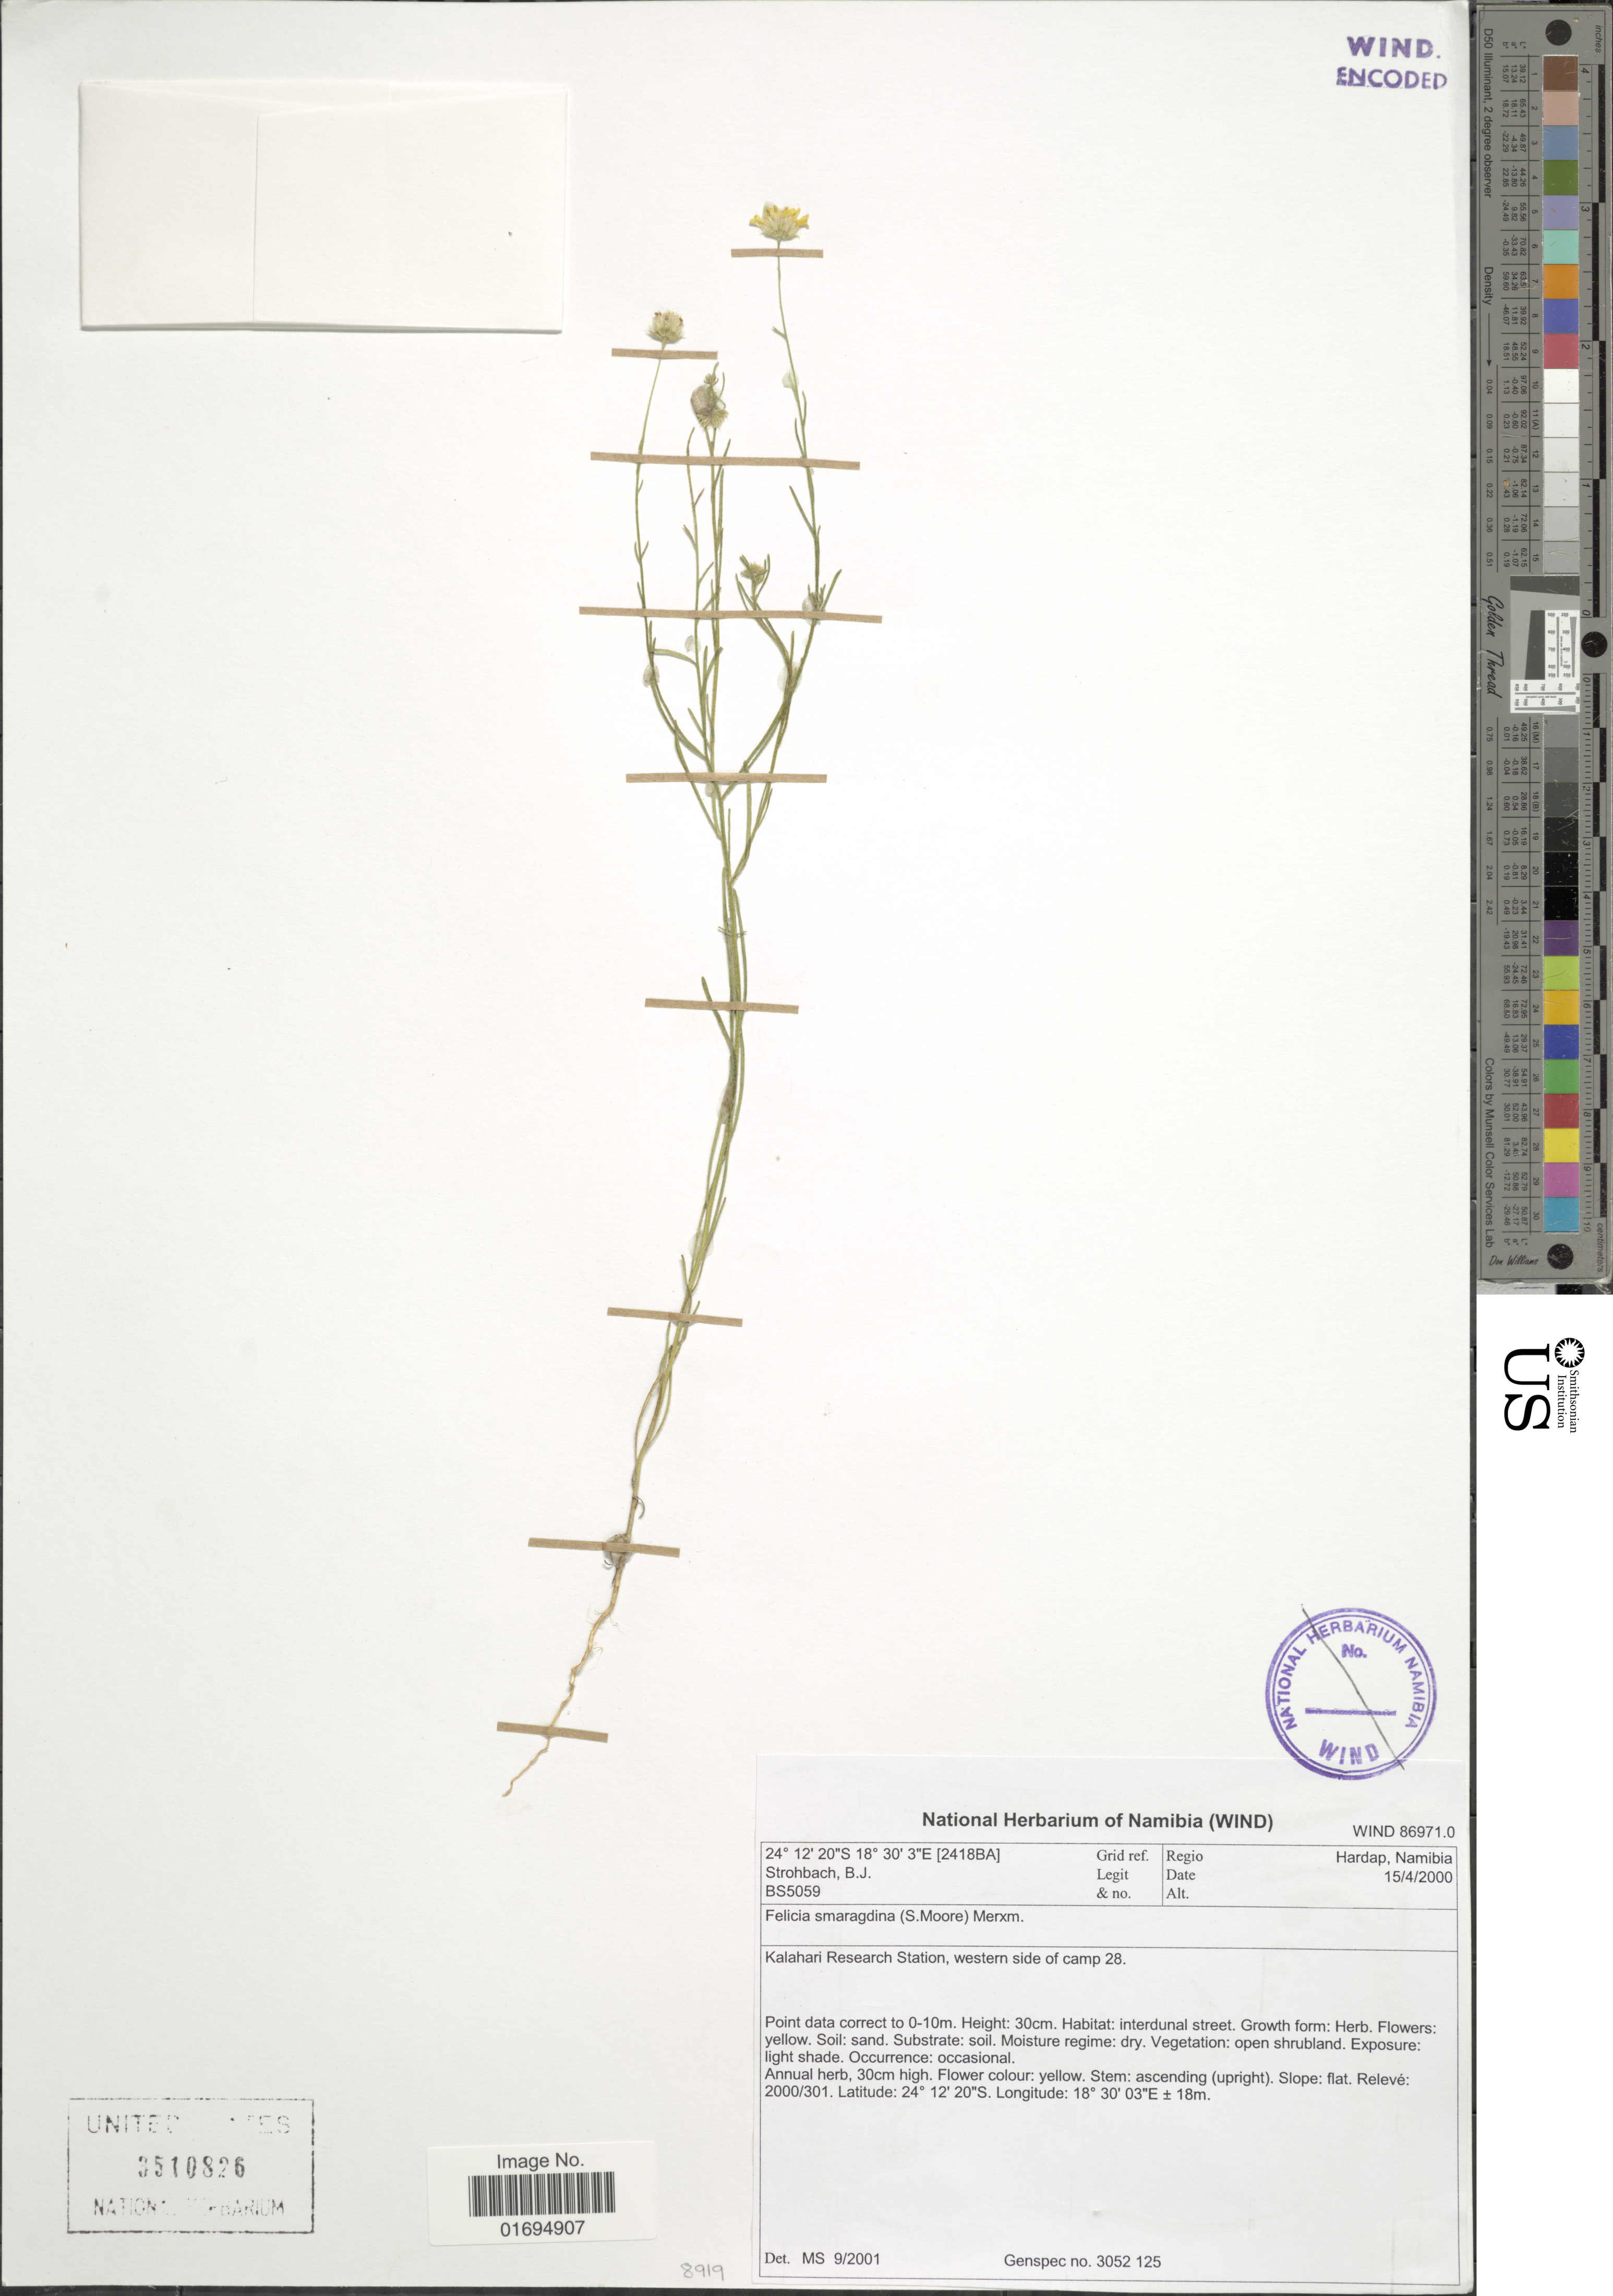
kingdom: Plantae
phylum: Tracheophyta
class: Magnoliopsida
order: Asterales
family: Asteraceae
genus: Felicia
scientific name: Felicia smaragdina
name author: (S. Moore) Merxm.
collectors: B. Strohbach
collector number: BS5059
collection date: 2000-04-15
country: Namibia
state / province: Hardap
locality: Kalahari Research Station, western side of camp 28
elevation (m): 18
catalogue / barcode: US 3510826